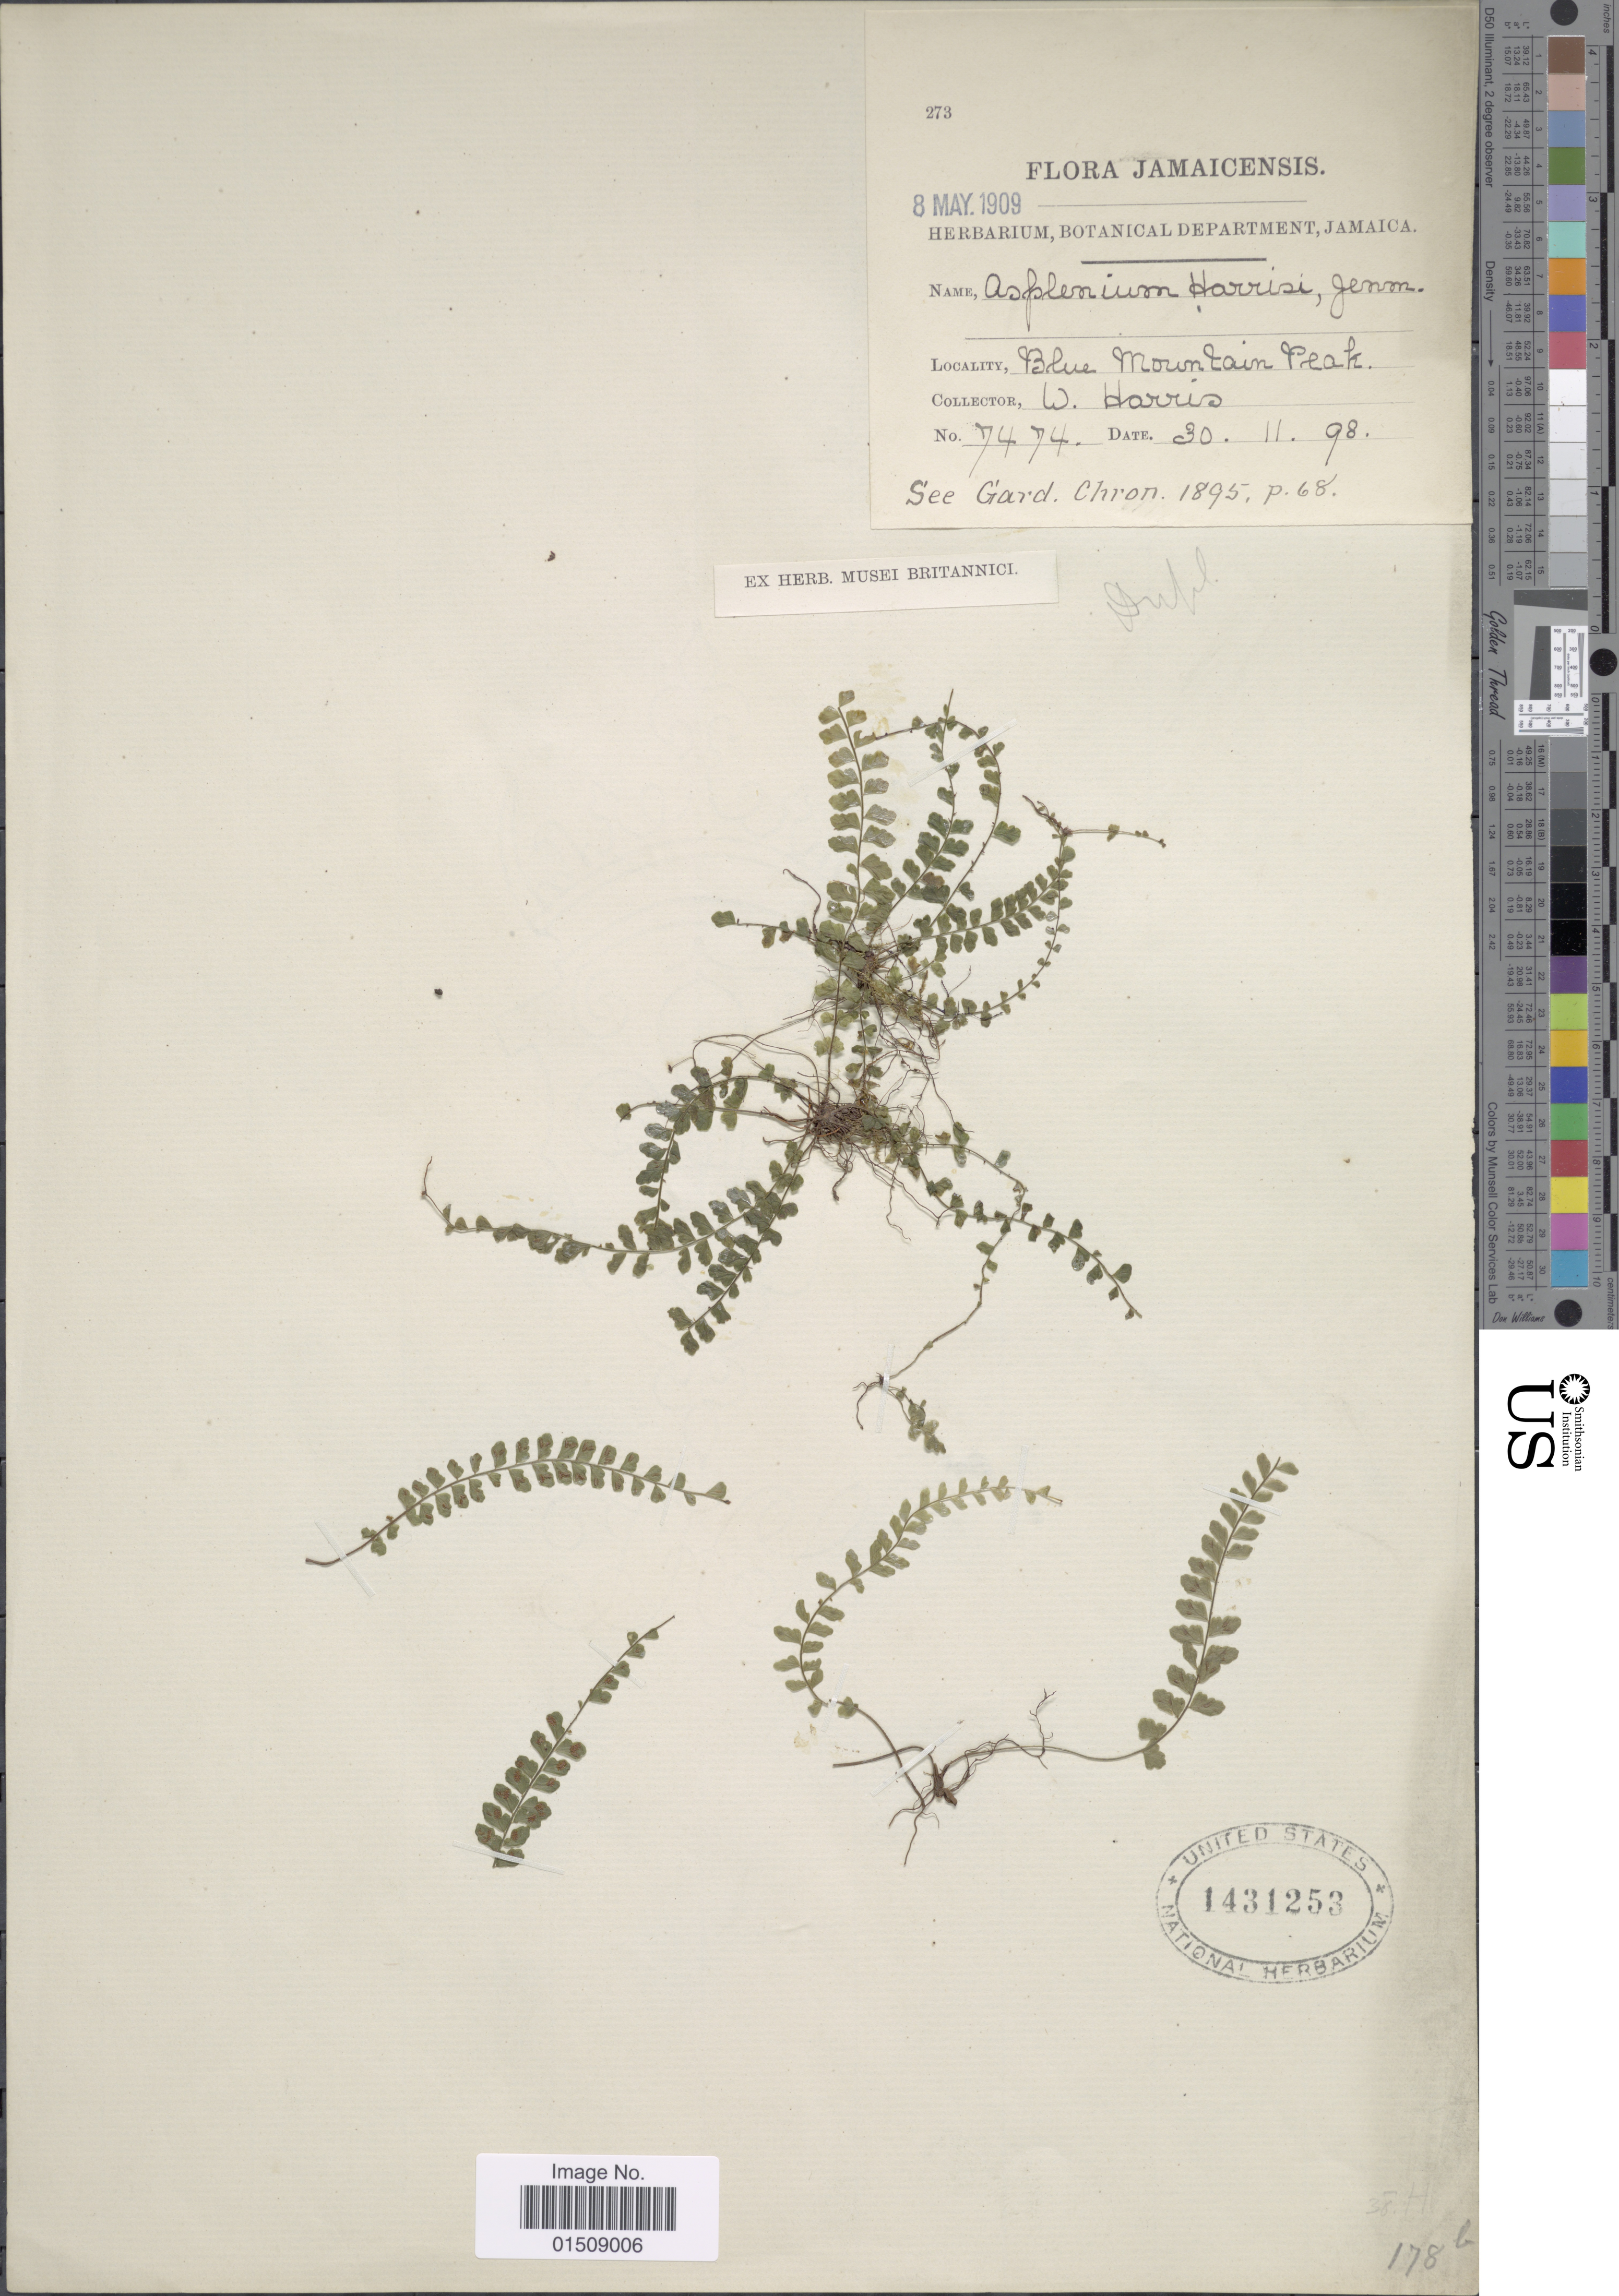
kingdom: Plantae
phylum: Tracheophyta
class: Polypodiopsida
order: Polypodiales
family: Aspleniaceae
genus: Asplenium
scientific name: Asplenium harrisii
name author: Jenman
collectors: W. Harris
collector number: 7474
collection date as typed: Transcribed d/m/y: 30/11/98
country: Jamaica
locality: Jamaicensis, Blue Mountain Peak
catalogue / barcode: US 1431253